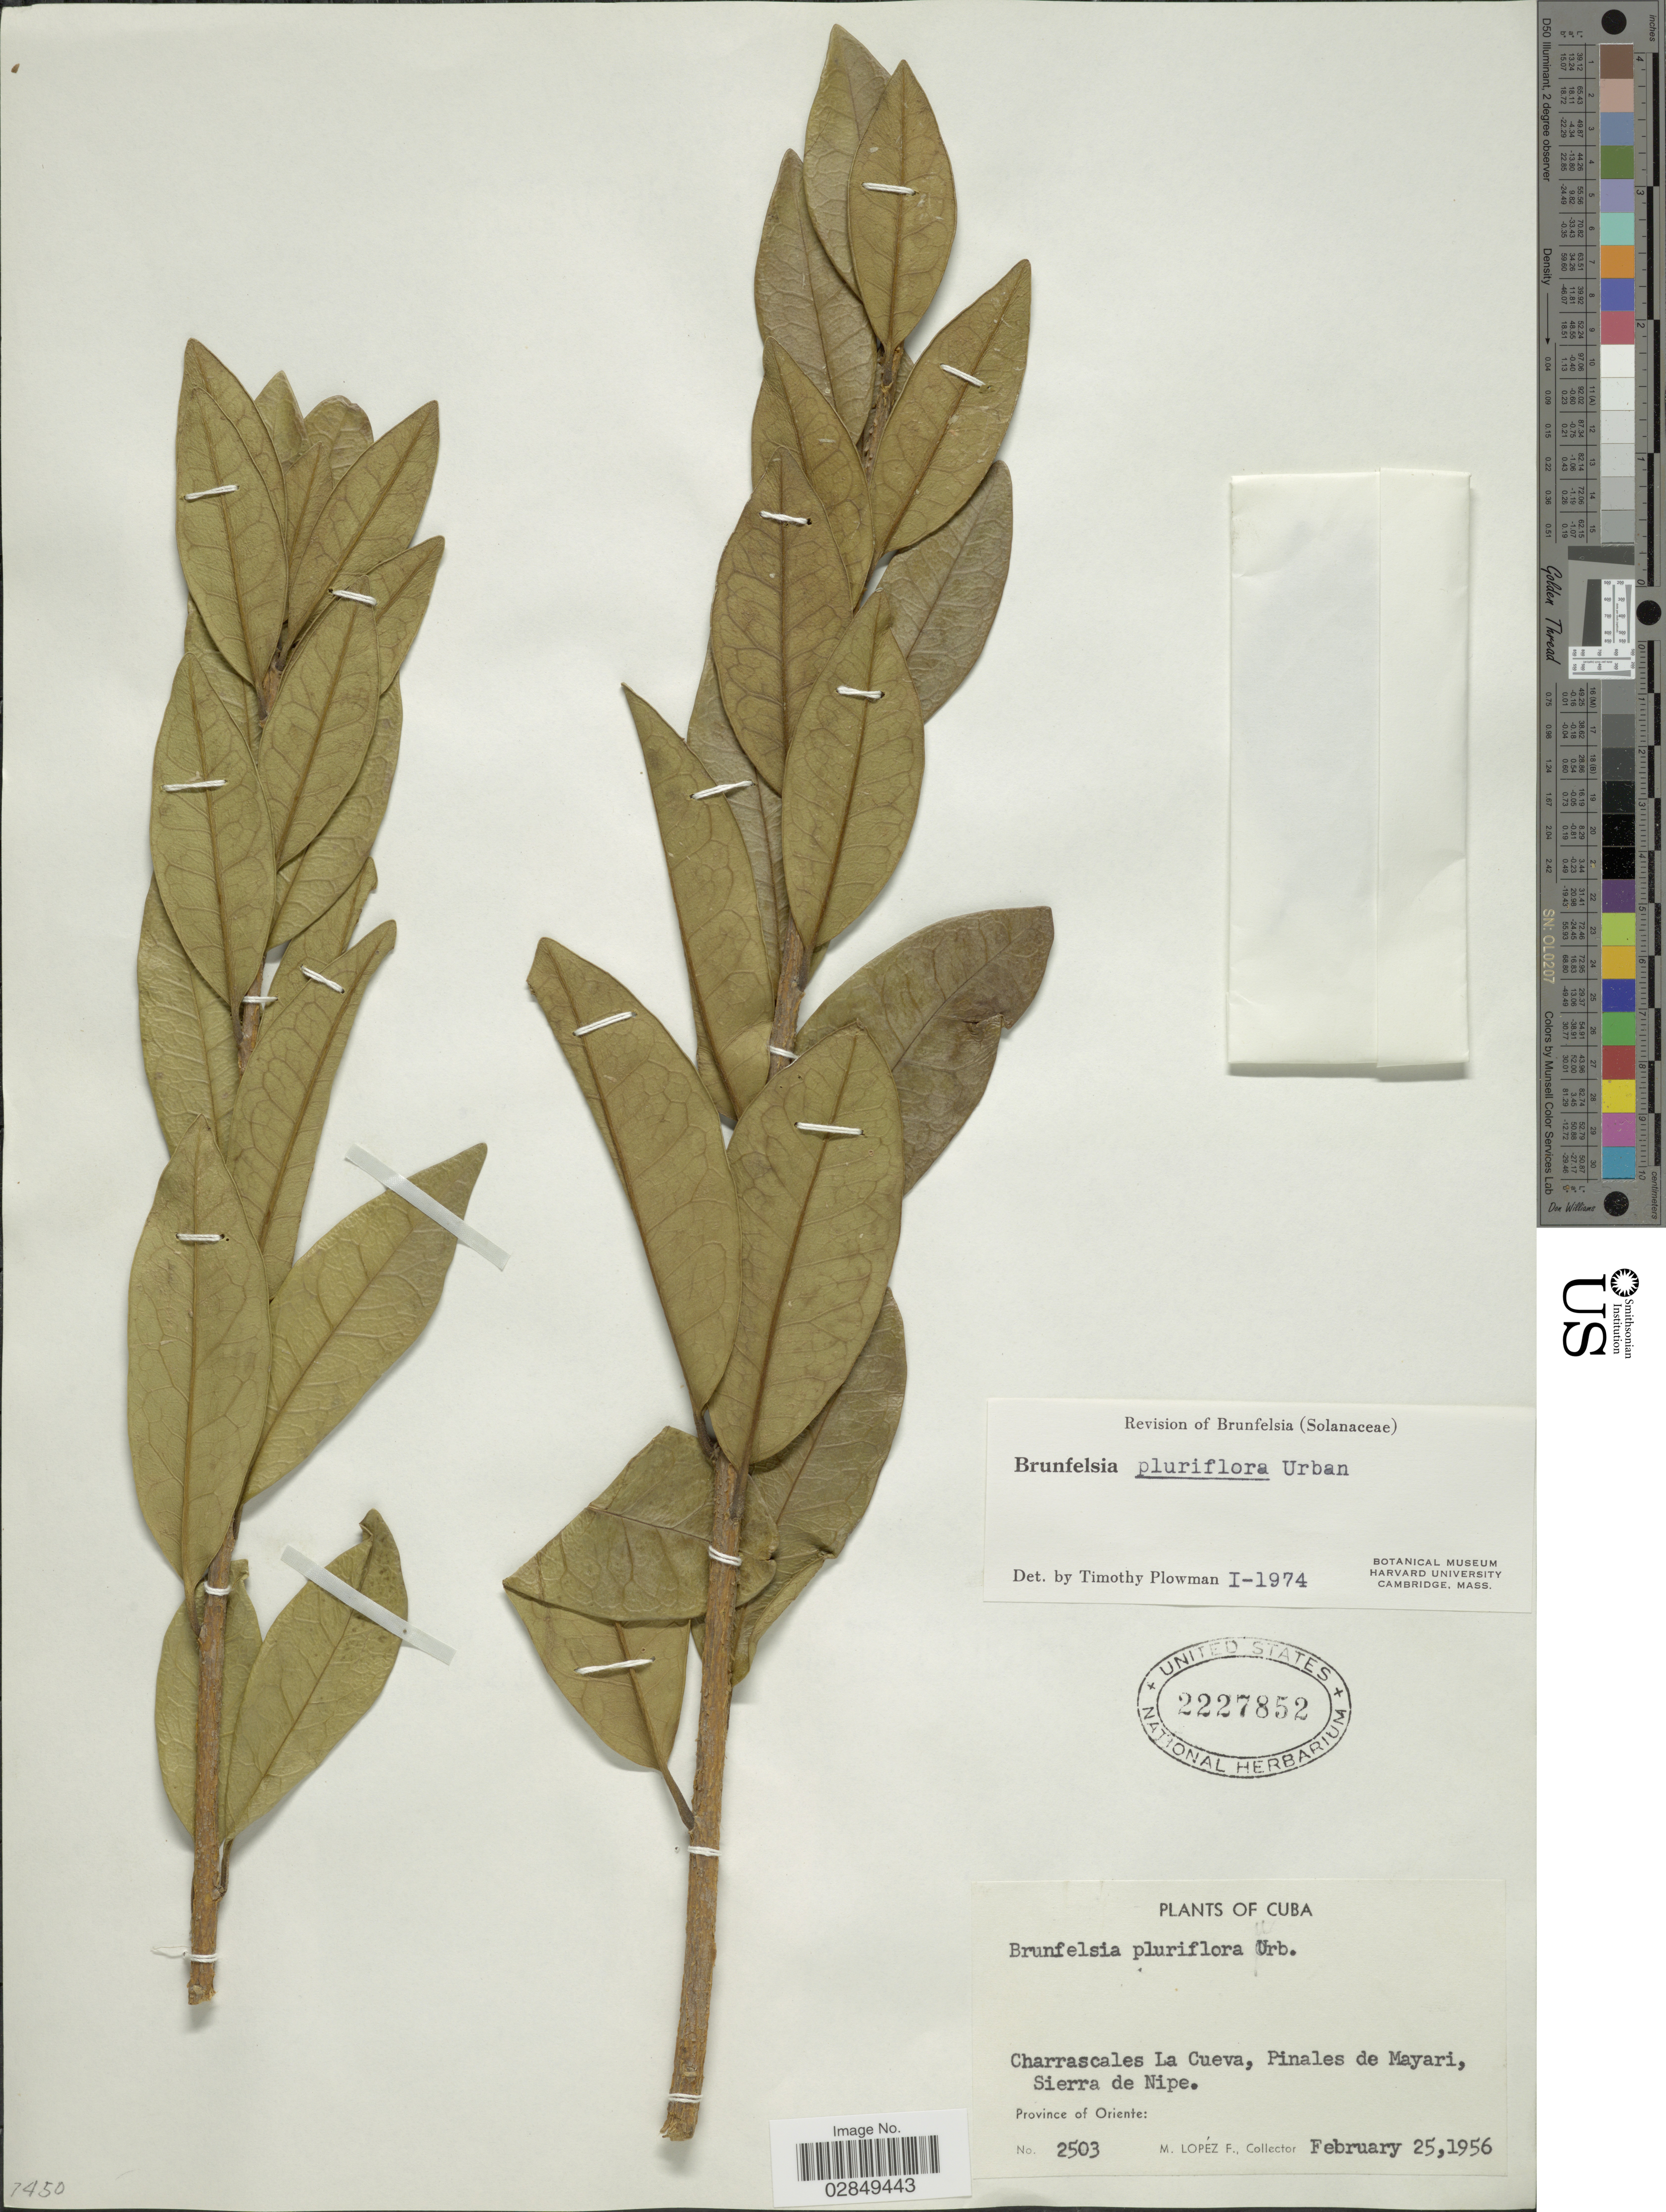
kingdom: Plantae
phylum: Tracheophyta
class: Magnoliopsida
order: Solanales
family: Solanaceae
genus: Brunfelsia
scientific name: Brunfelsia pluriflora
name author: Urb.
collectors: M. Lopéz-F.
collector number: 2503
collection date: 1956-02-25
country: Cuba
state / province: Oriente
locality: Charrascales La Cueva, Pinales de Mayari, Sierra de Nipe.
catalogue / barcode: US 2227852